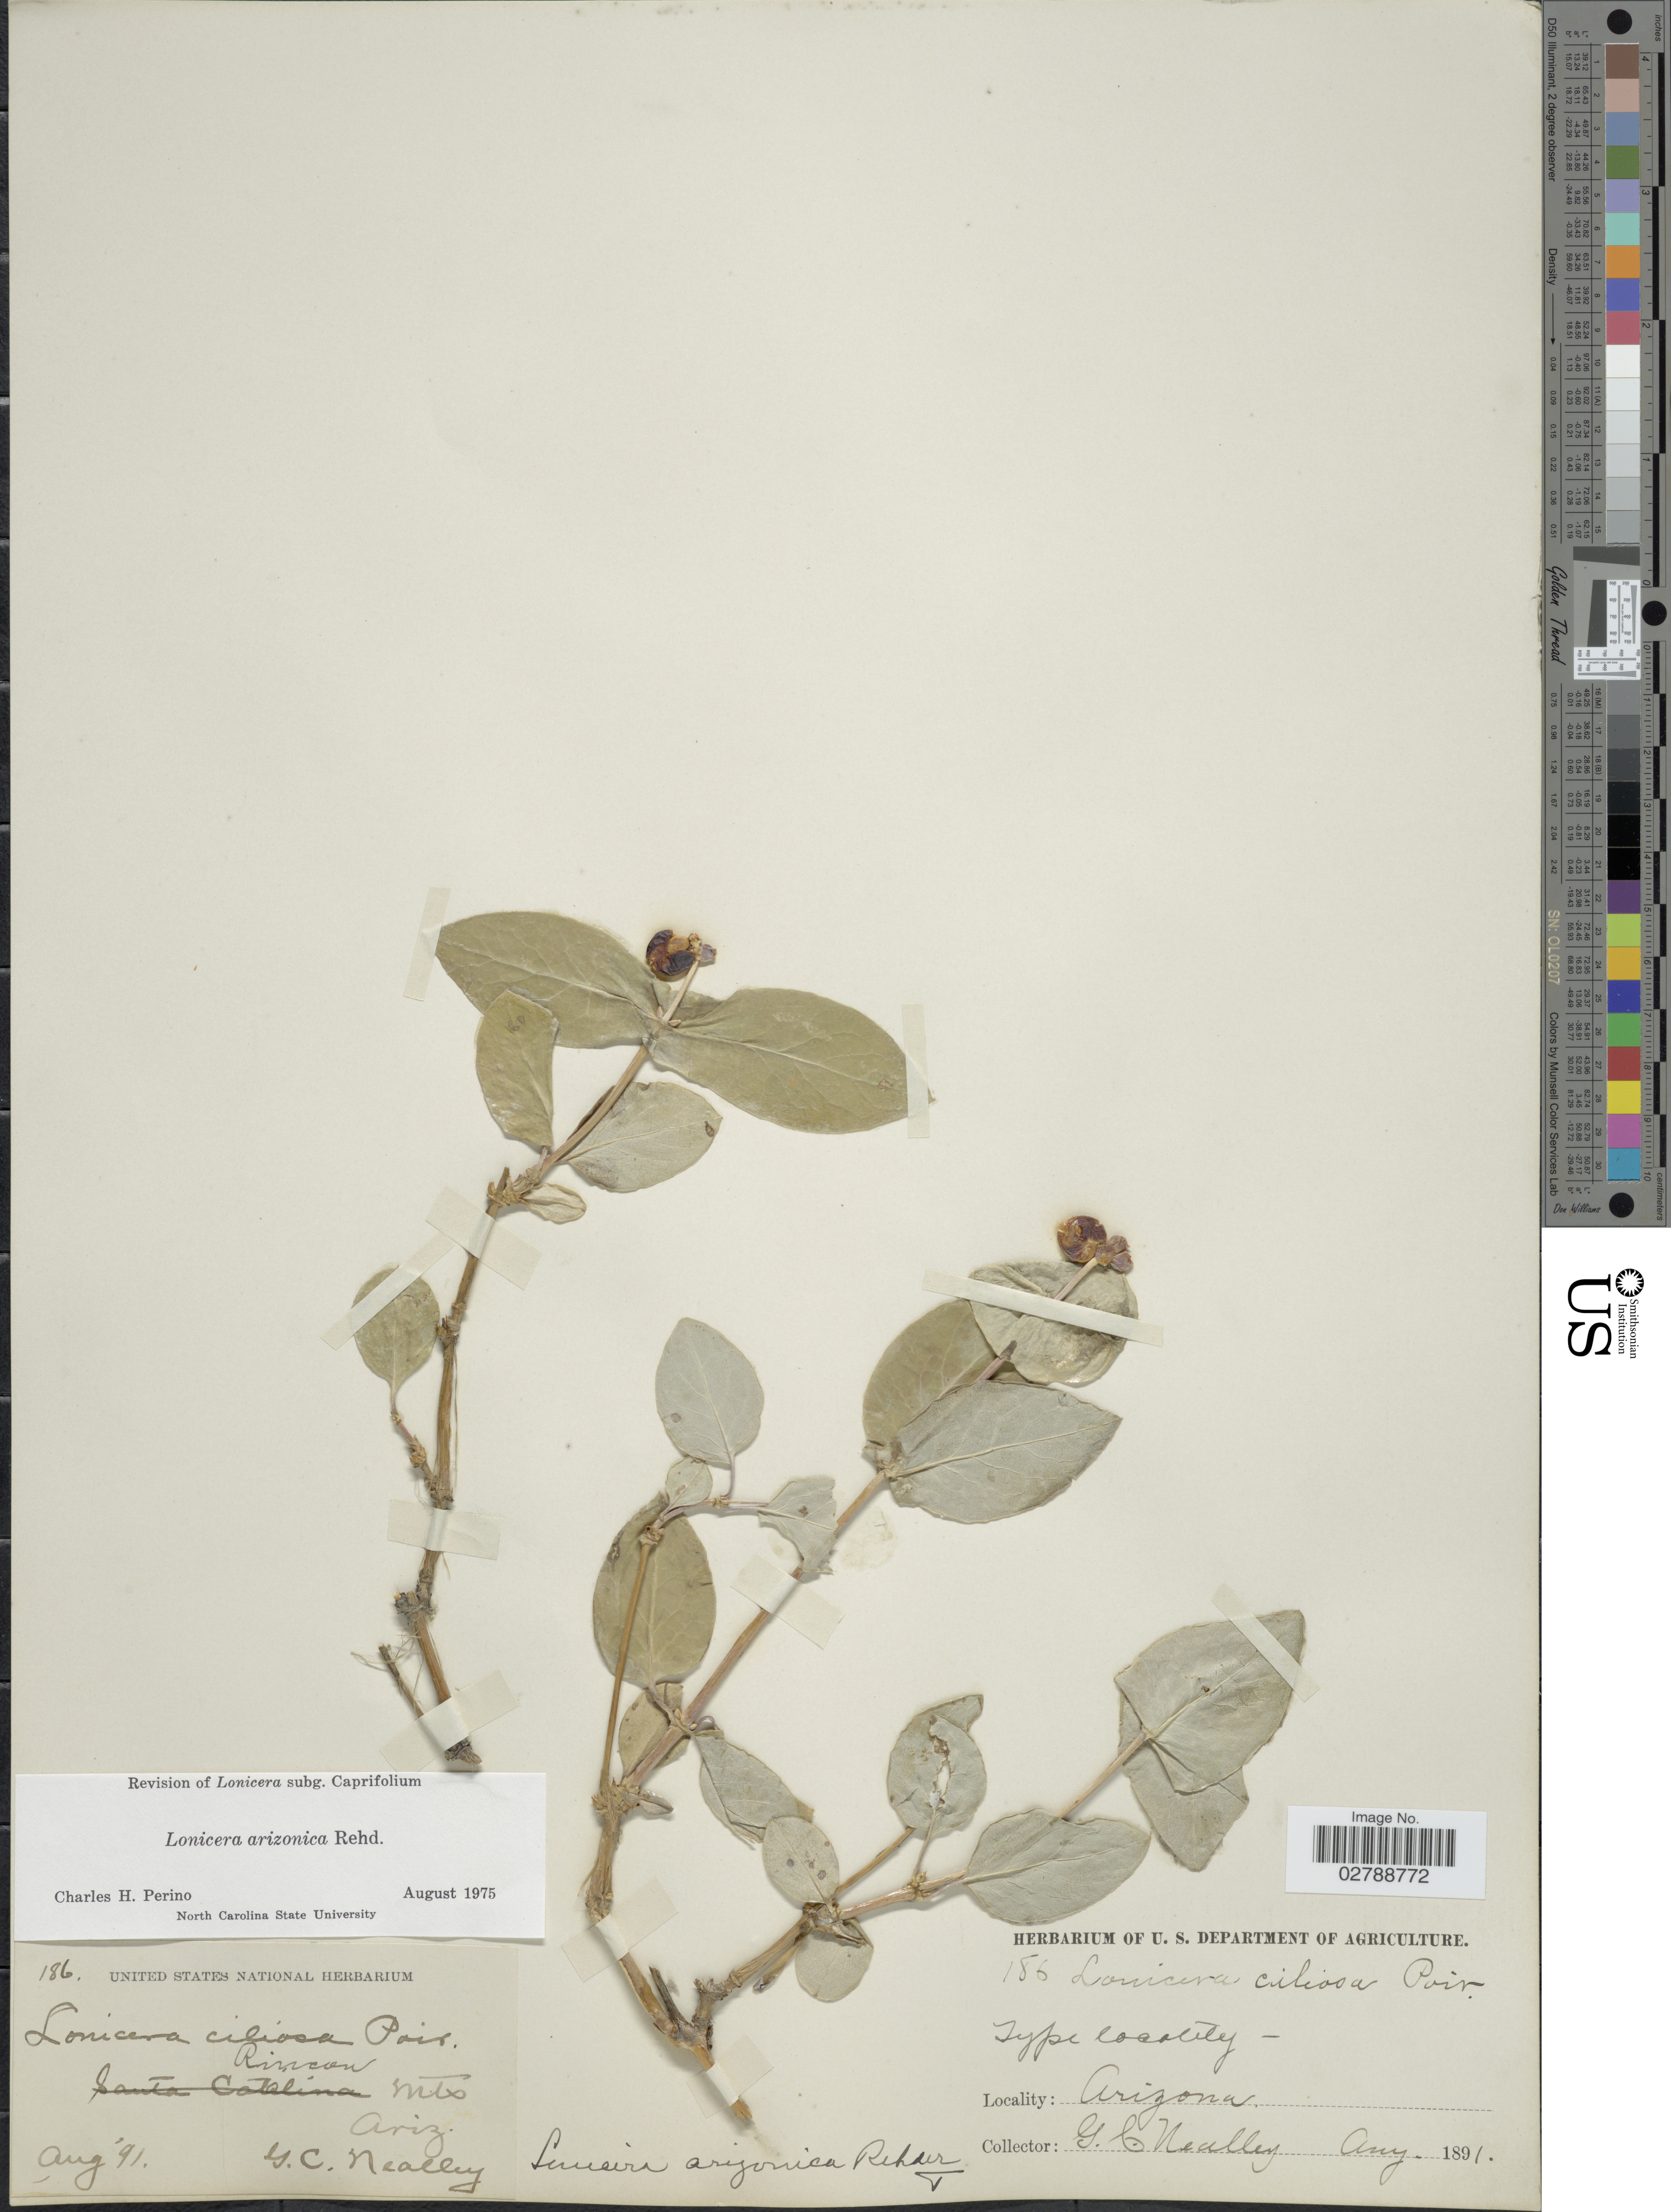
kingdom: Plantae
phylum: Tracheophyta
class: Magnoliopsida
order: Dipsacales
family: Caprifoliaceae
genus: Lonicera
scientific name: Lonicera arizonica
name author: Rehder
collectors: G. Neally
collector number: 186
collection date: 1891-08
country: United States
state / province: Arizona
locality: Rincon Mts. (Type Locality)